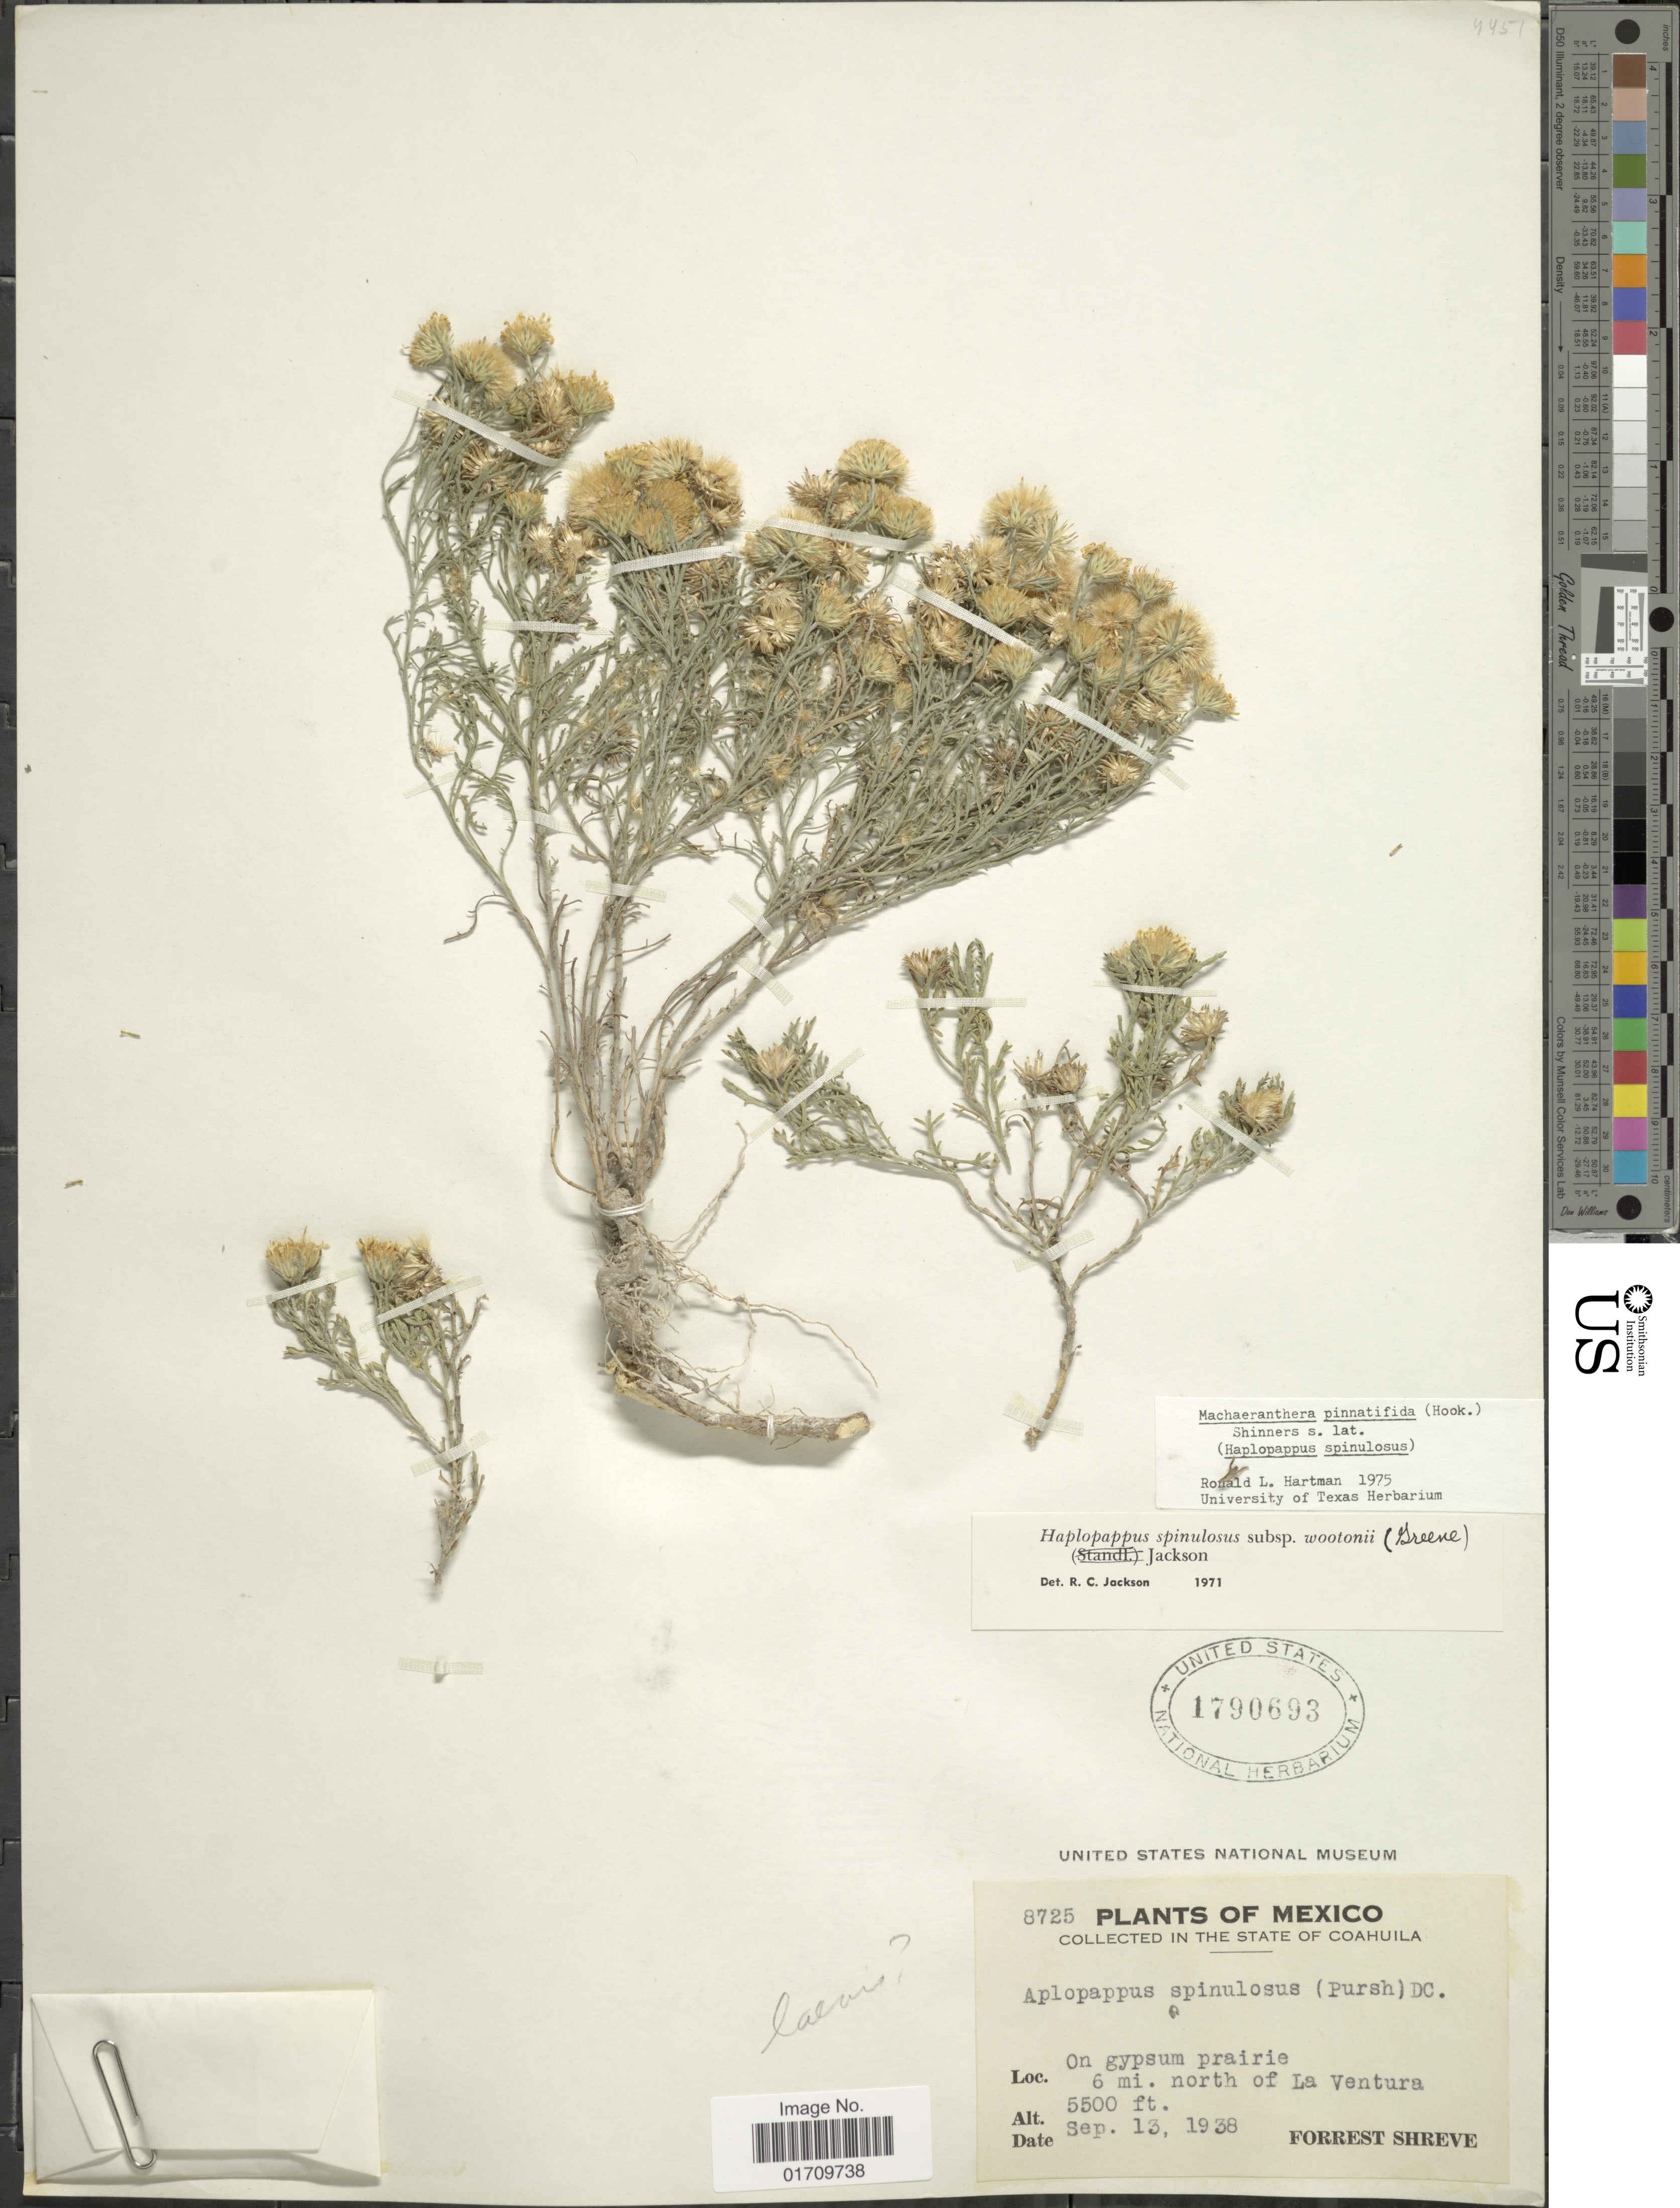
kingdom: Plantae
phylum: Tracheophyta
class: Magnoliopsida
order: Asterales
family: Asteraceae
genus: Machaeranthera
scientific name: Machaeranthera pinnatifida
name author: (Hook.) Shinners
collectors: F. Shreve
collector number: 8725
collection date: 1938-09-13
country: Mexico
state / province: Coahuila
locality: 6 mi. north of La Ventura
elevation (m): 1676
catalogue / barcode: US 1790693